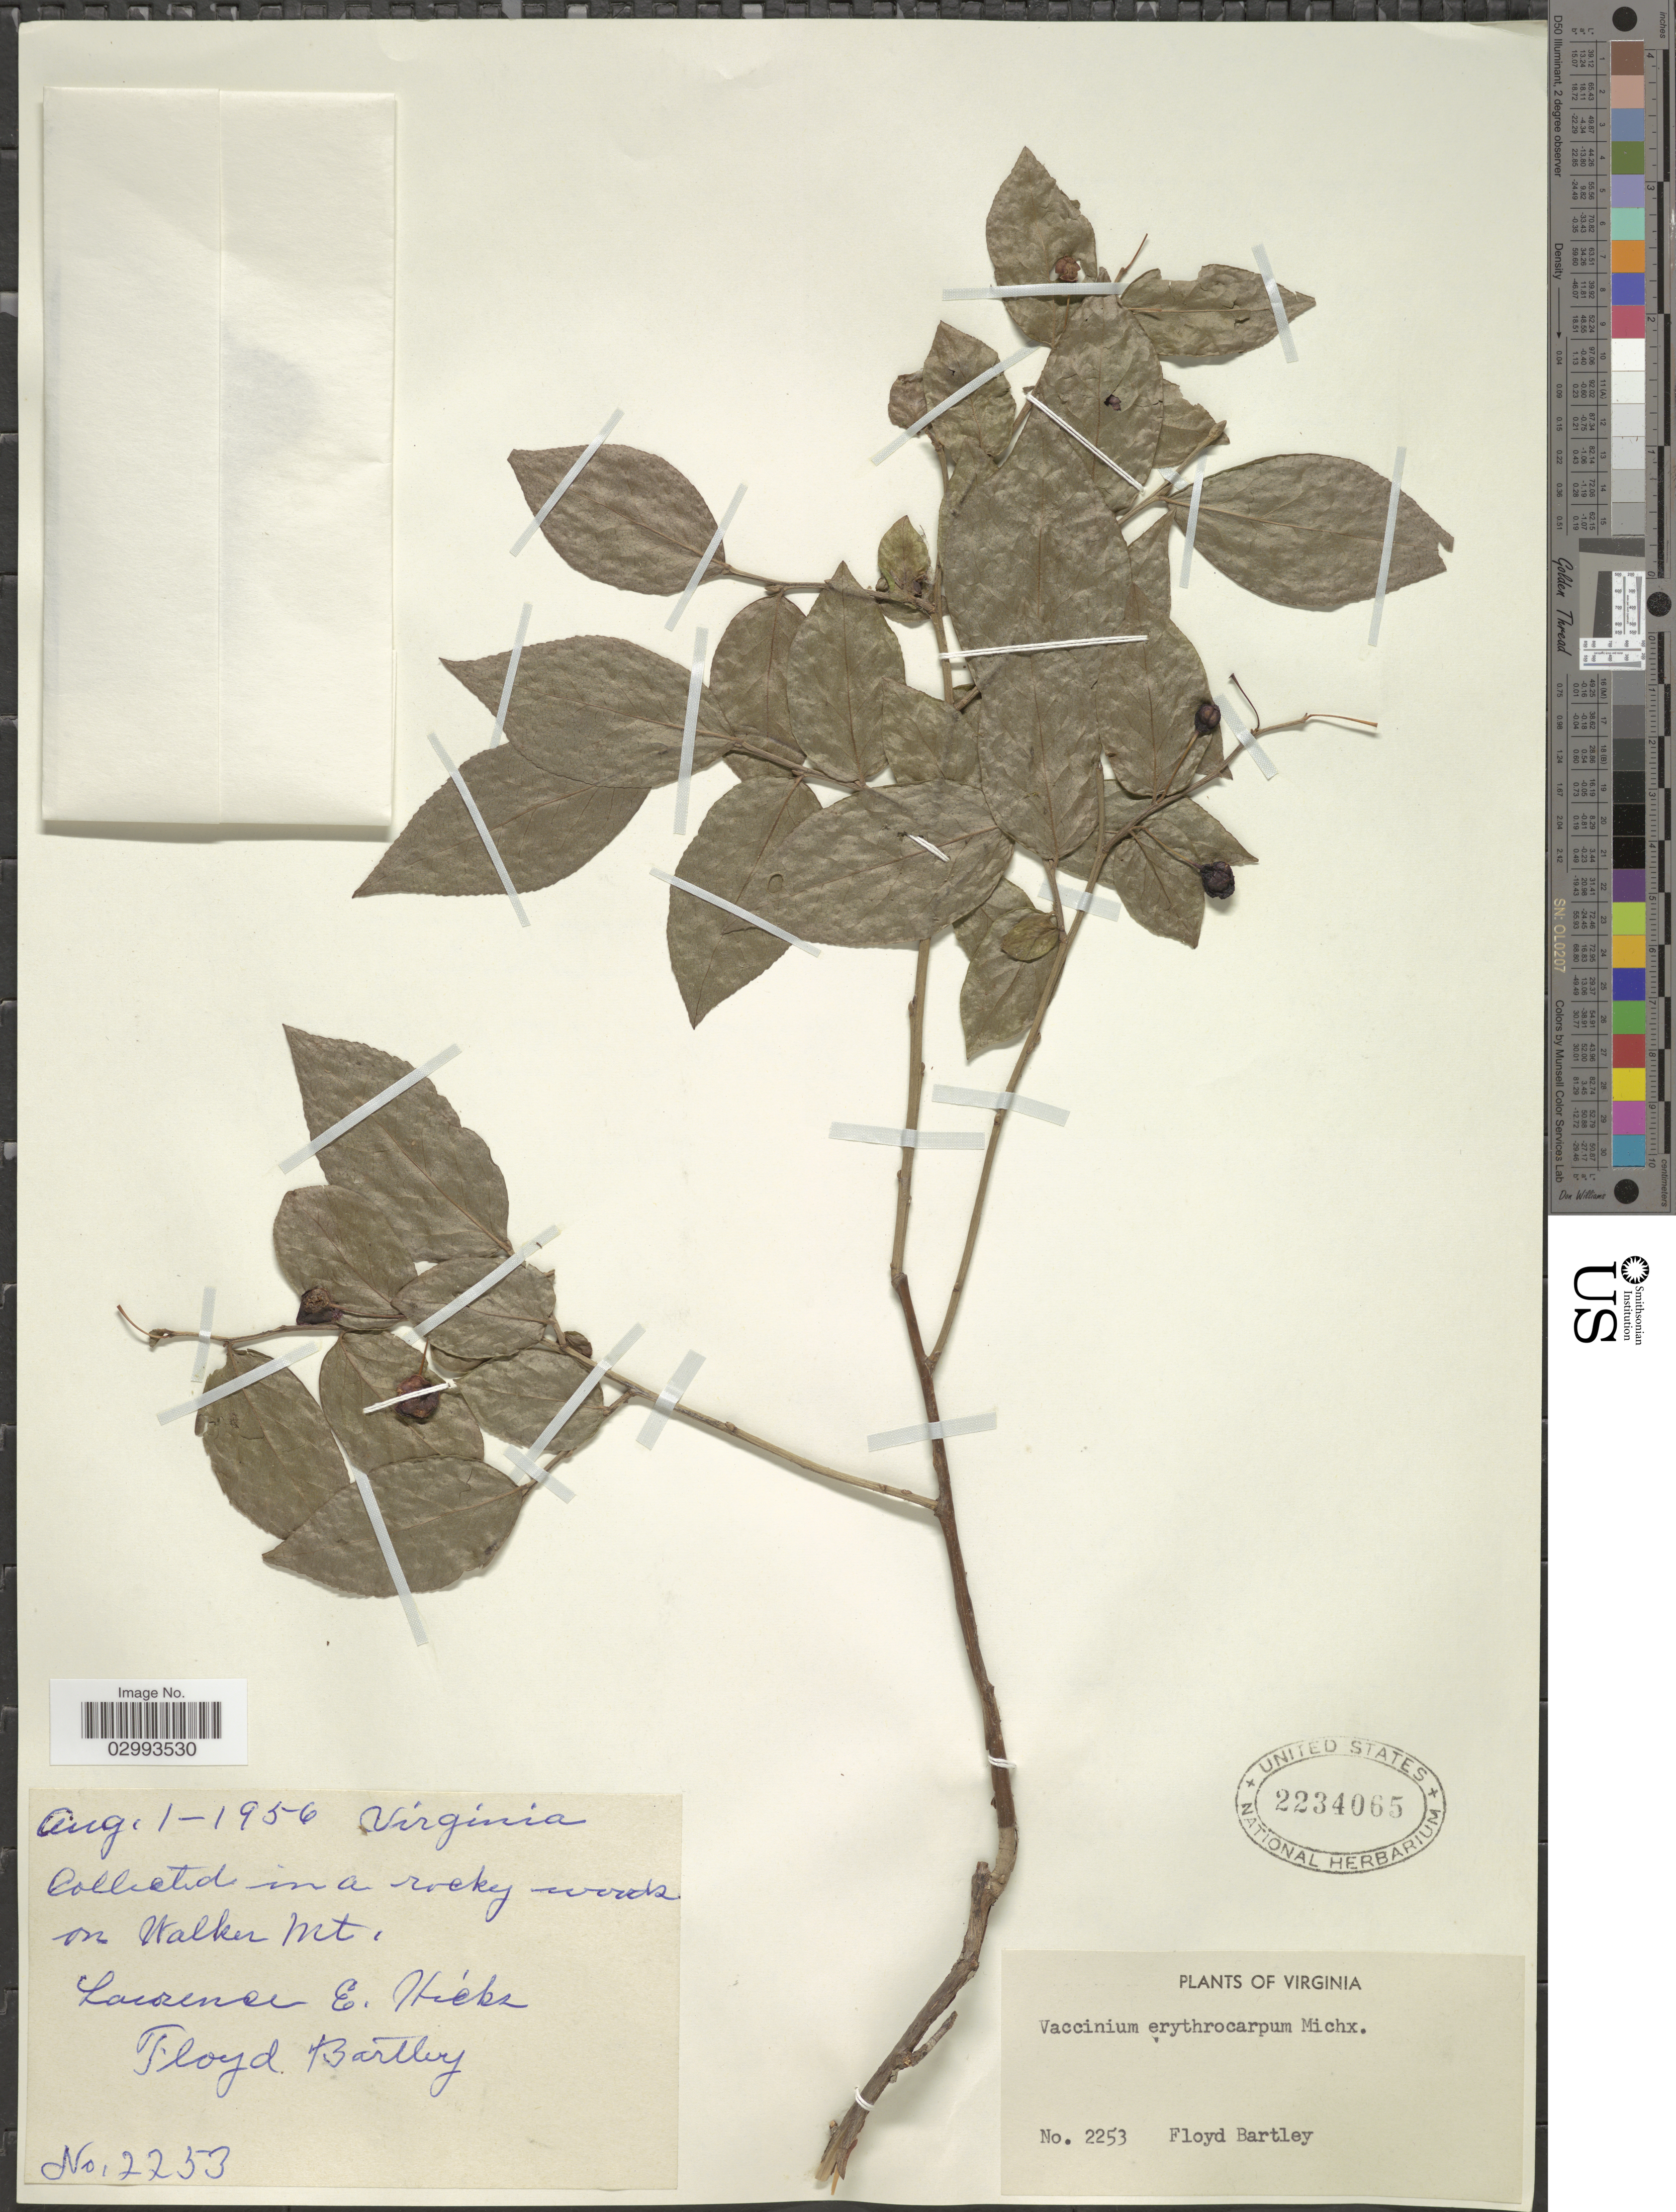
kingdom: Plantae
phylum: Tracheophyta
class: Magnoliopsida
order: Ericales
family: Ericaceae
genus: Hugeria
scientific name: Hugeria erythrocarpa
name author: (Michx.) Small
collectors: L. E. Hicks & F. Bartley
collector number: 2253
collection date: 1956-08-01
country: United States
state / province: Virginia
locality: On Walker Mt.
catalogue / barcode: US 2234065